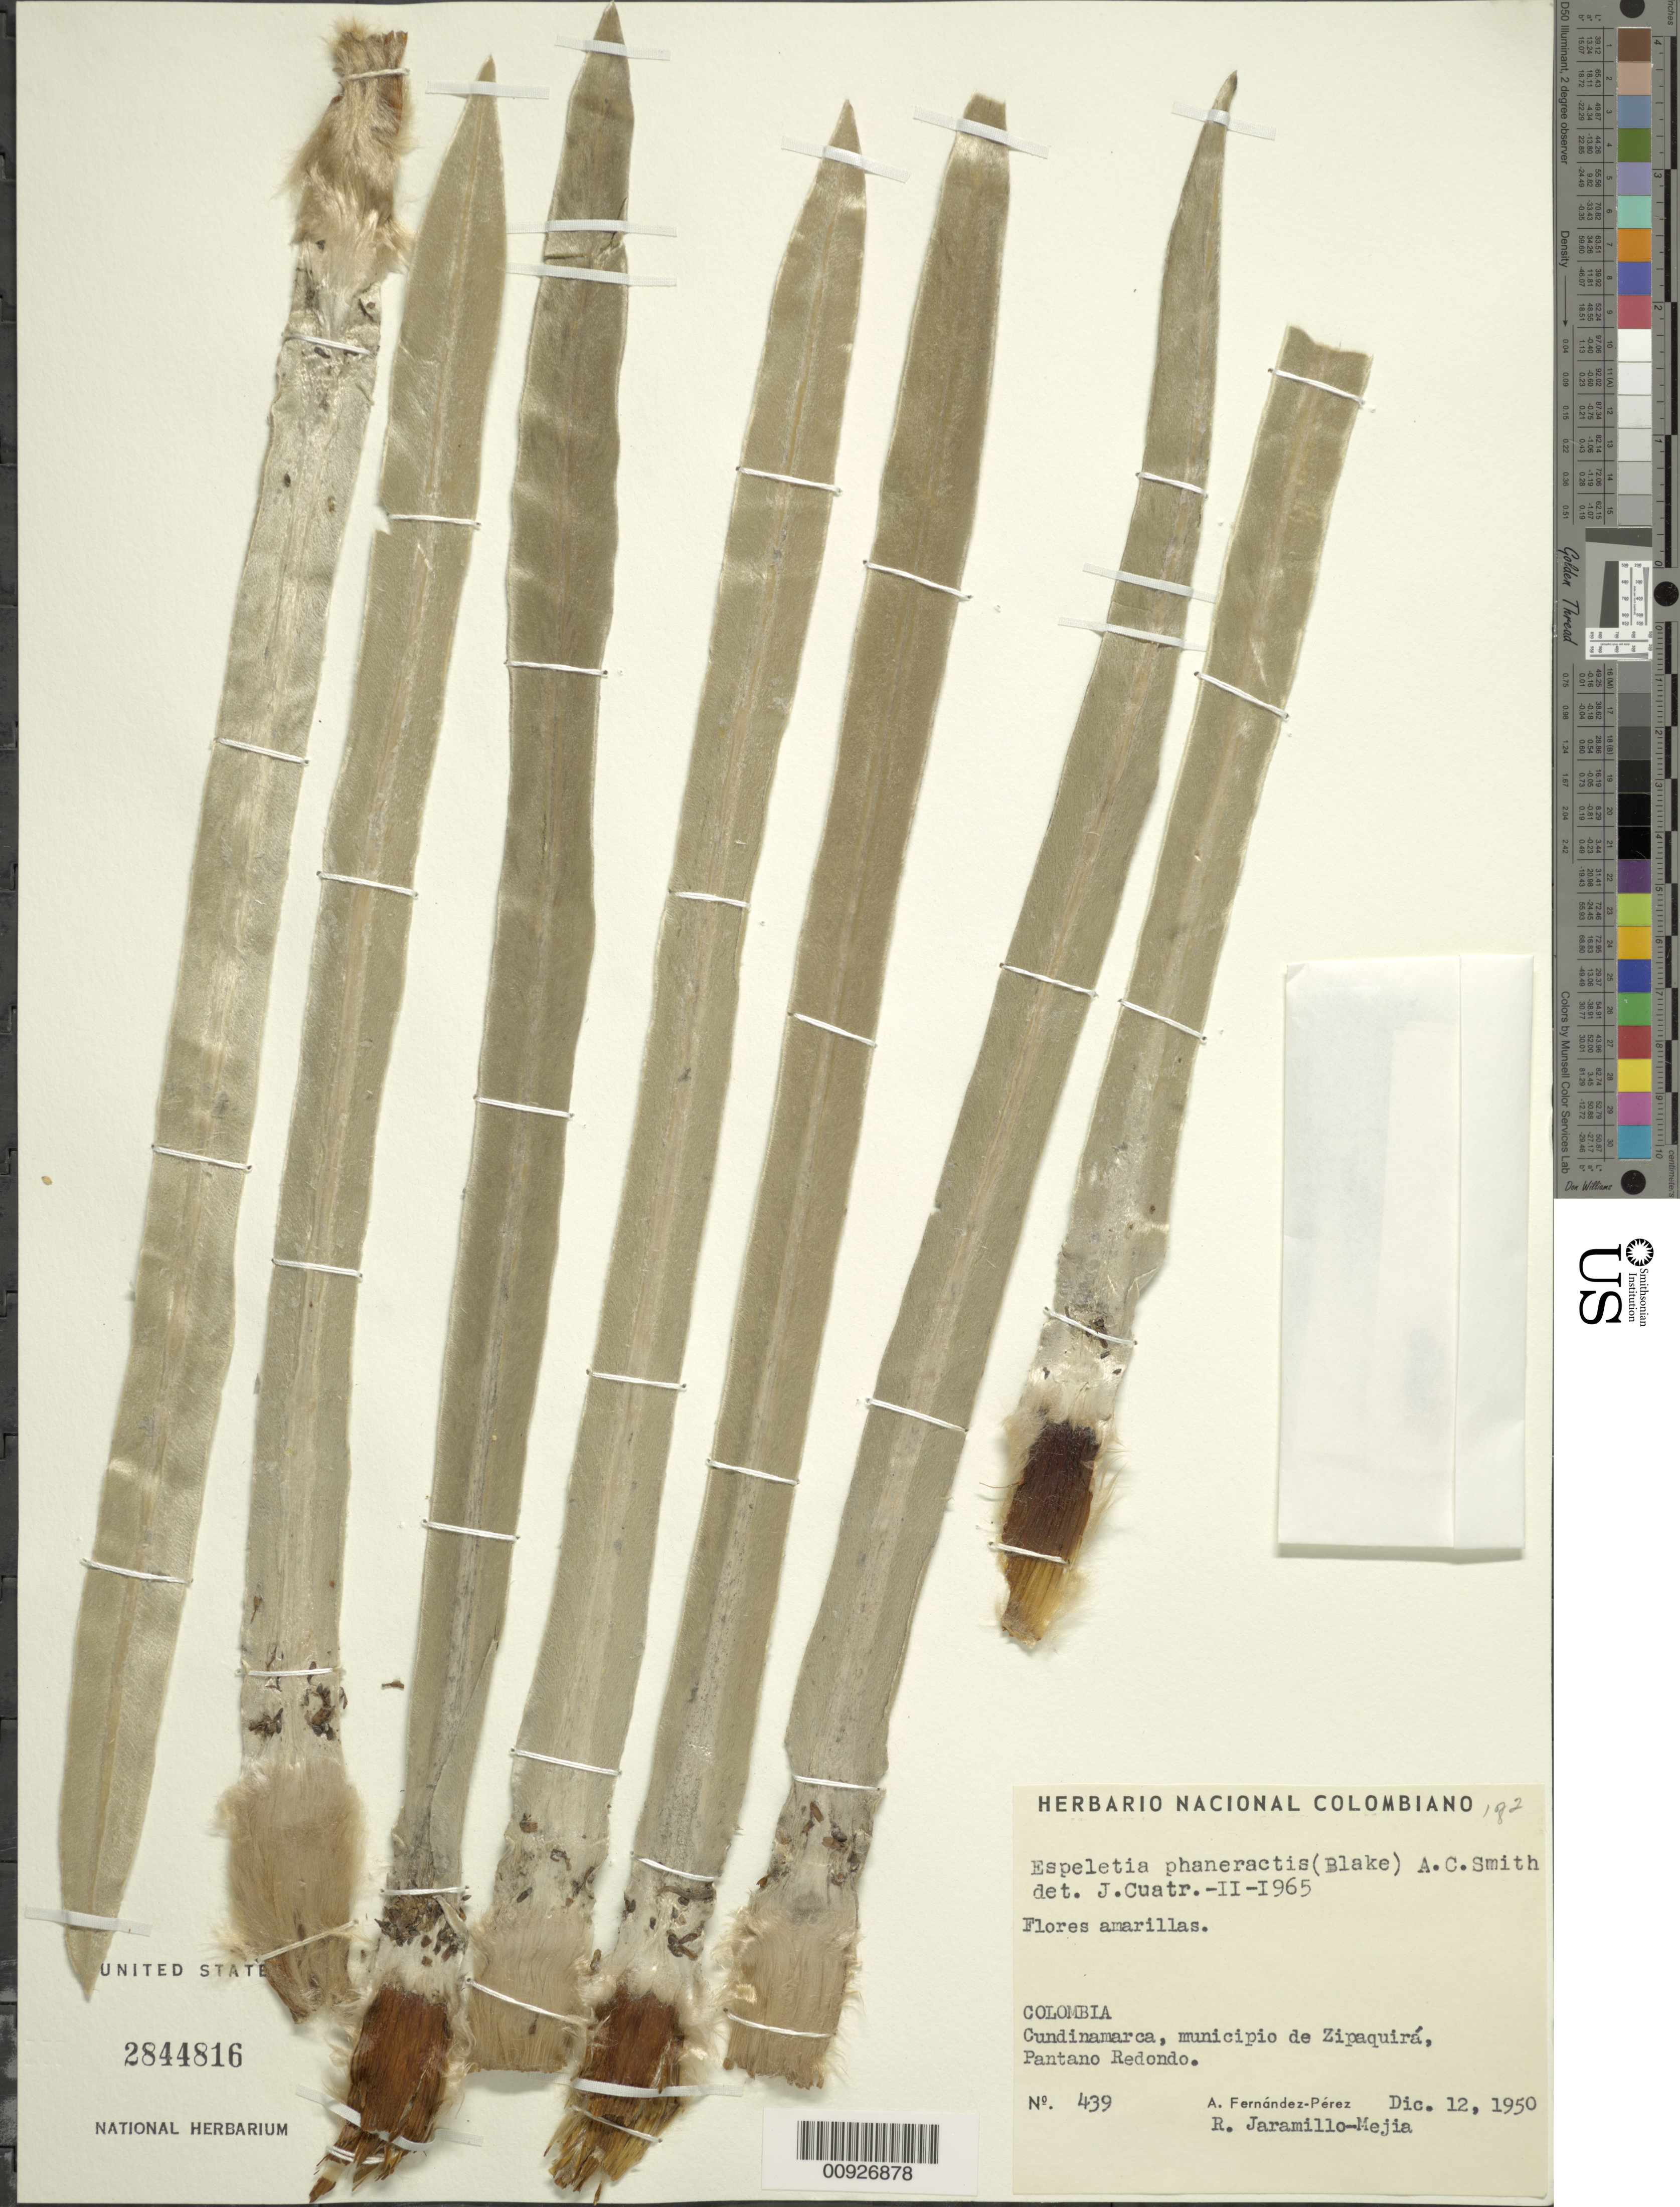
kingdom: Plantae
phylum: Tracheophyta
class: Magnoliopsida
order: Asterales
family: Asteraceae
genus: Espeletia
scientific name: Espeletia argentea f. phaneractis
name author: (S.F. Blake) Cuatrec.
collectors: A. Fernández-Pérez & R. Jaramillo M.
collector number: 439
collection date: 1950-12-12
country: Colombia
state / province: Cundinamarca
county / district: M. de Zipaquirá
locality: Pantano Redondo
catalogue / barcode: US 2844816